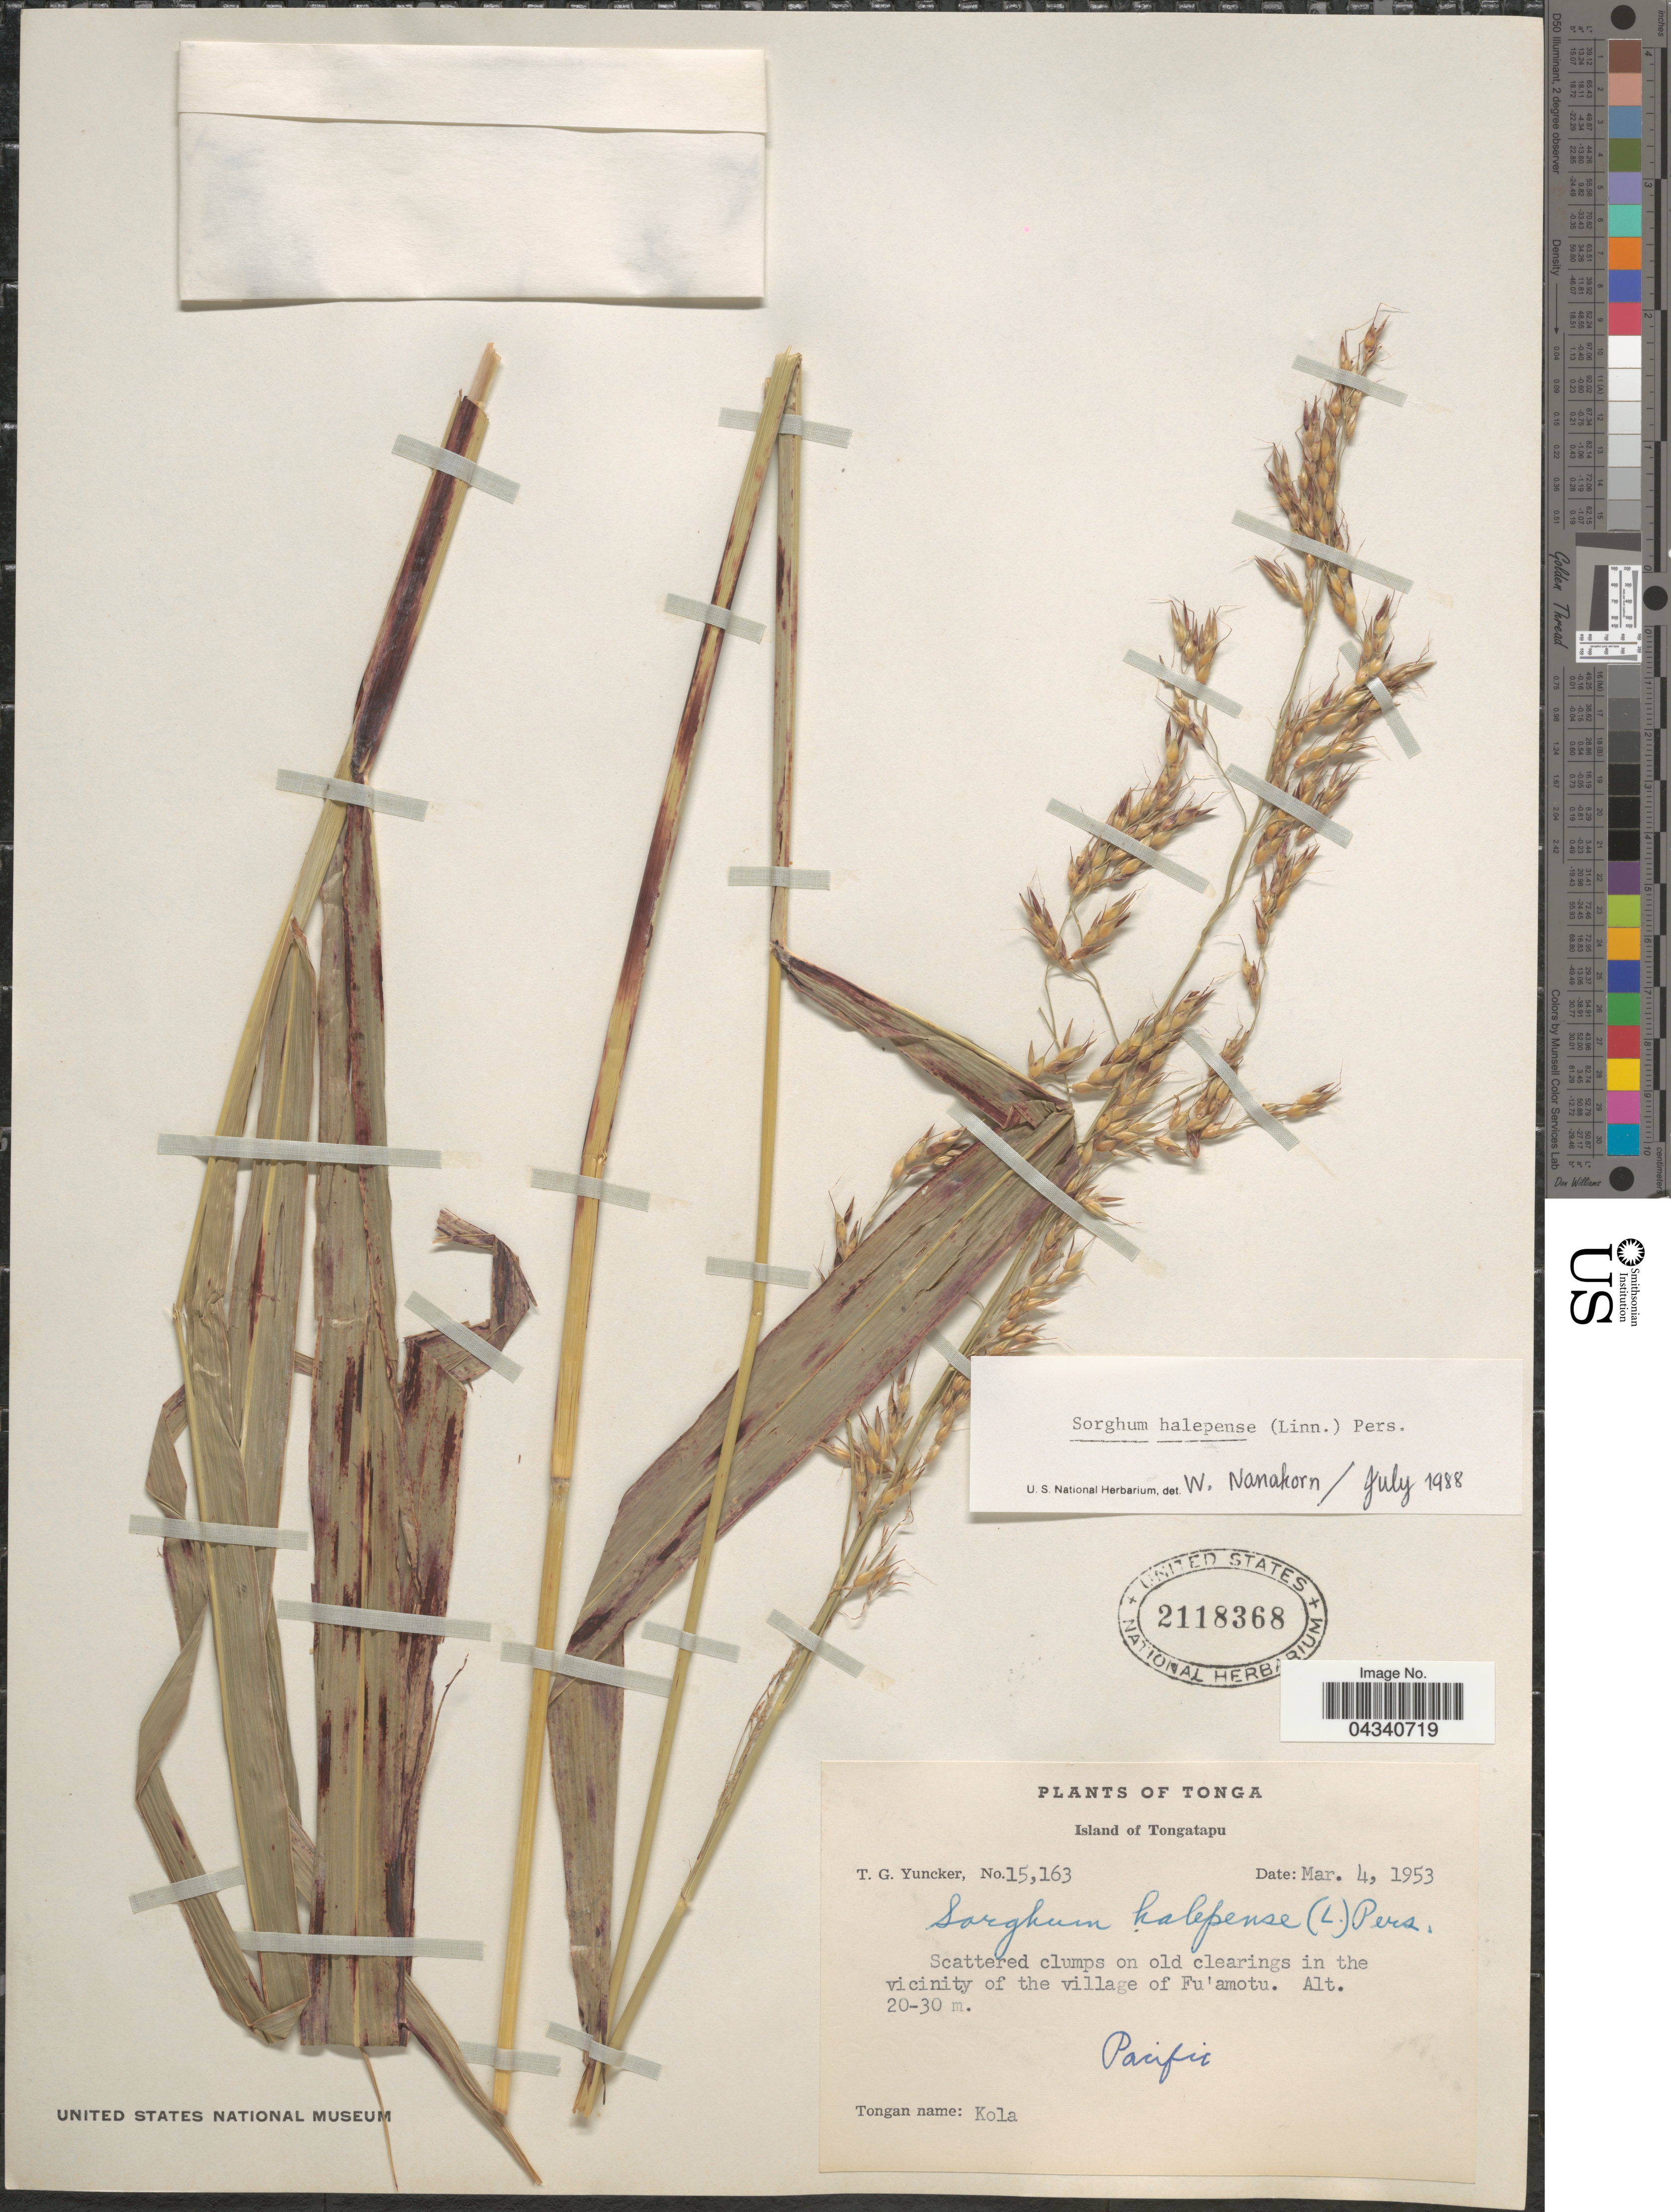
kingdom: Plantae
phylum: Tracheophyta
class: Liliopsida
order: Poales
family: Poaceae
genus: Sorghum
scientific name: Sorghum halepense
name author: (L.) Pers.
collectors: T. G. Yuncker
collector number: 15163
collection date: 1953-03-04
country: Tonga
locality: Island of Tongatapu. Scattered clumps on old clearings in the vicinity of the village of Fu'amotu. Pacific.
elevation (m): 20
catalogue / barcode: US 2118368